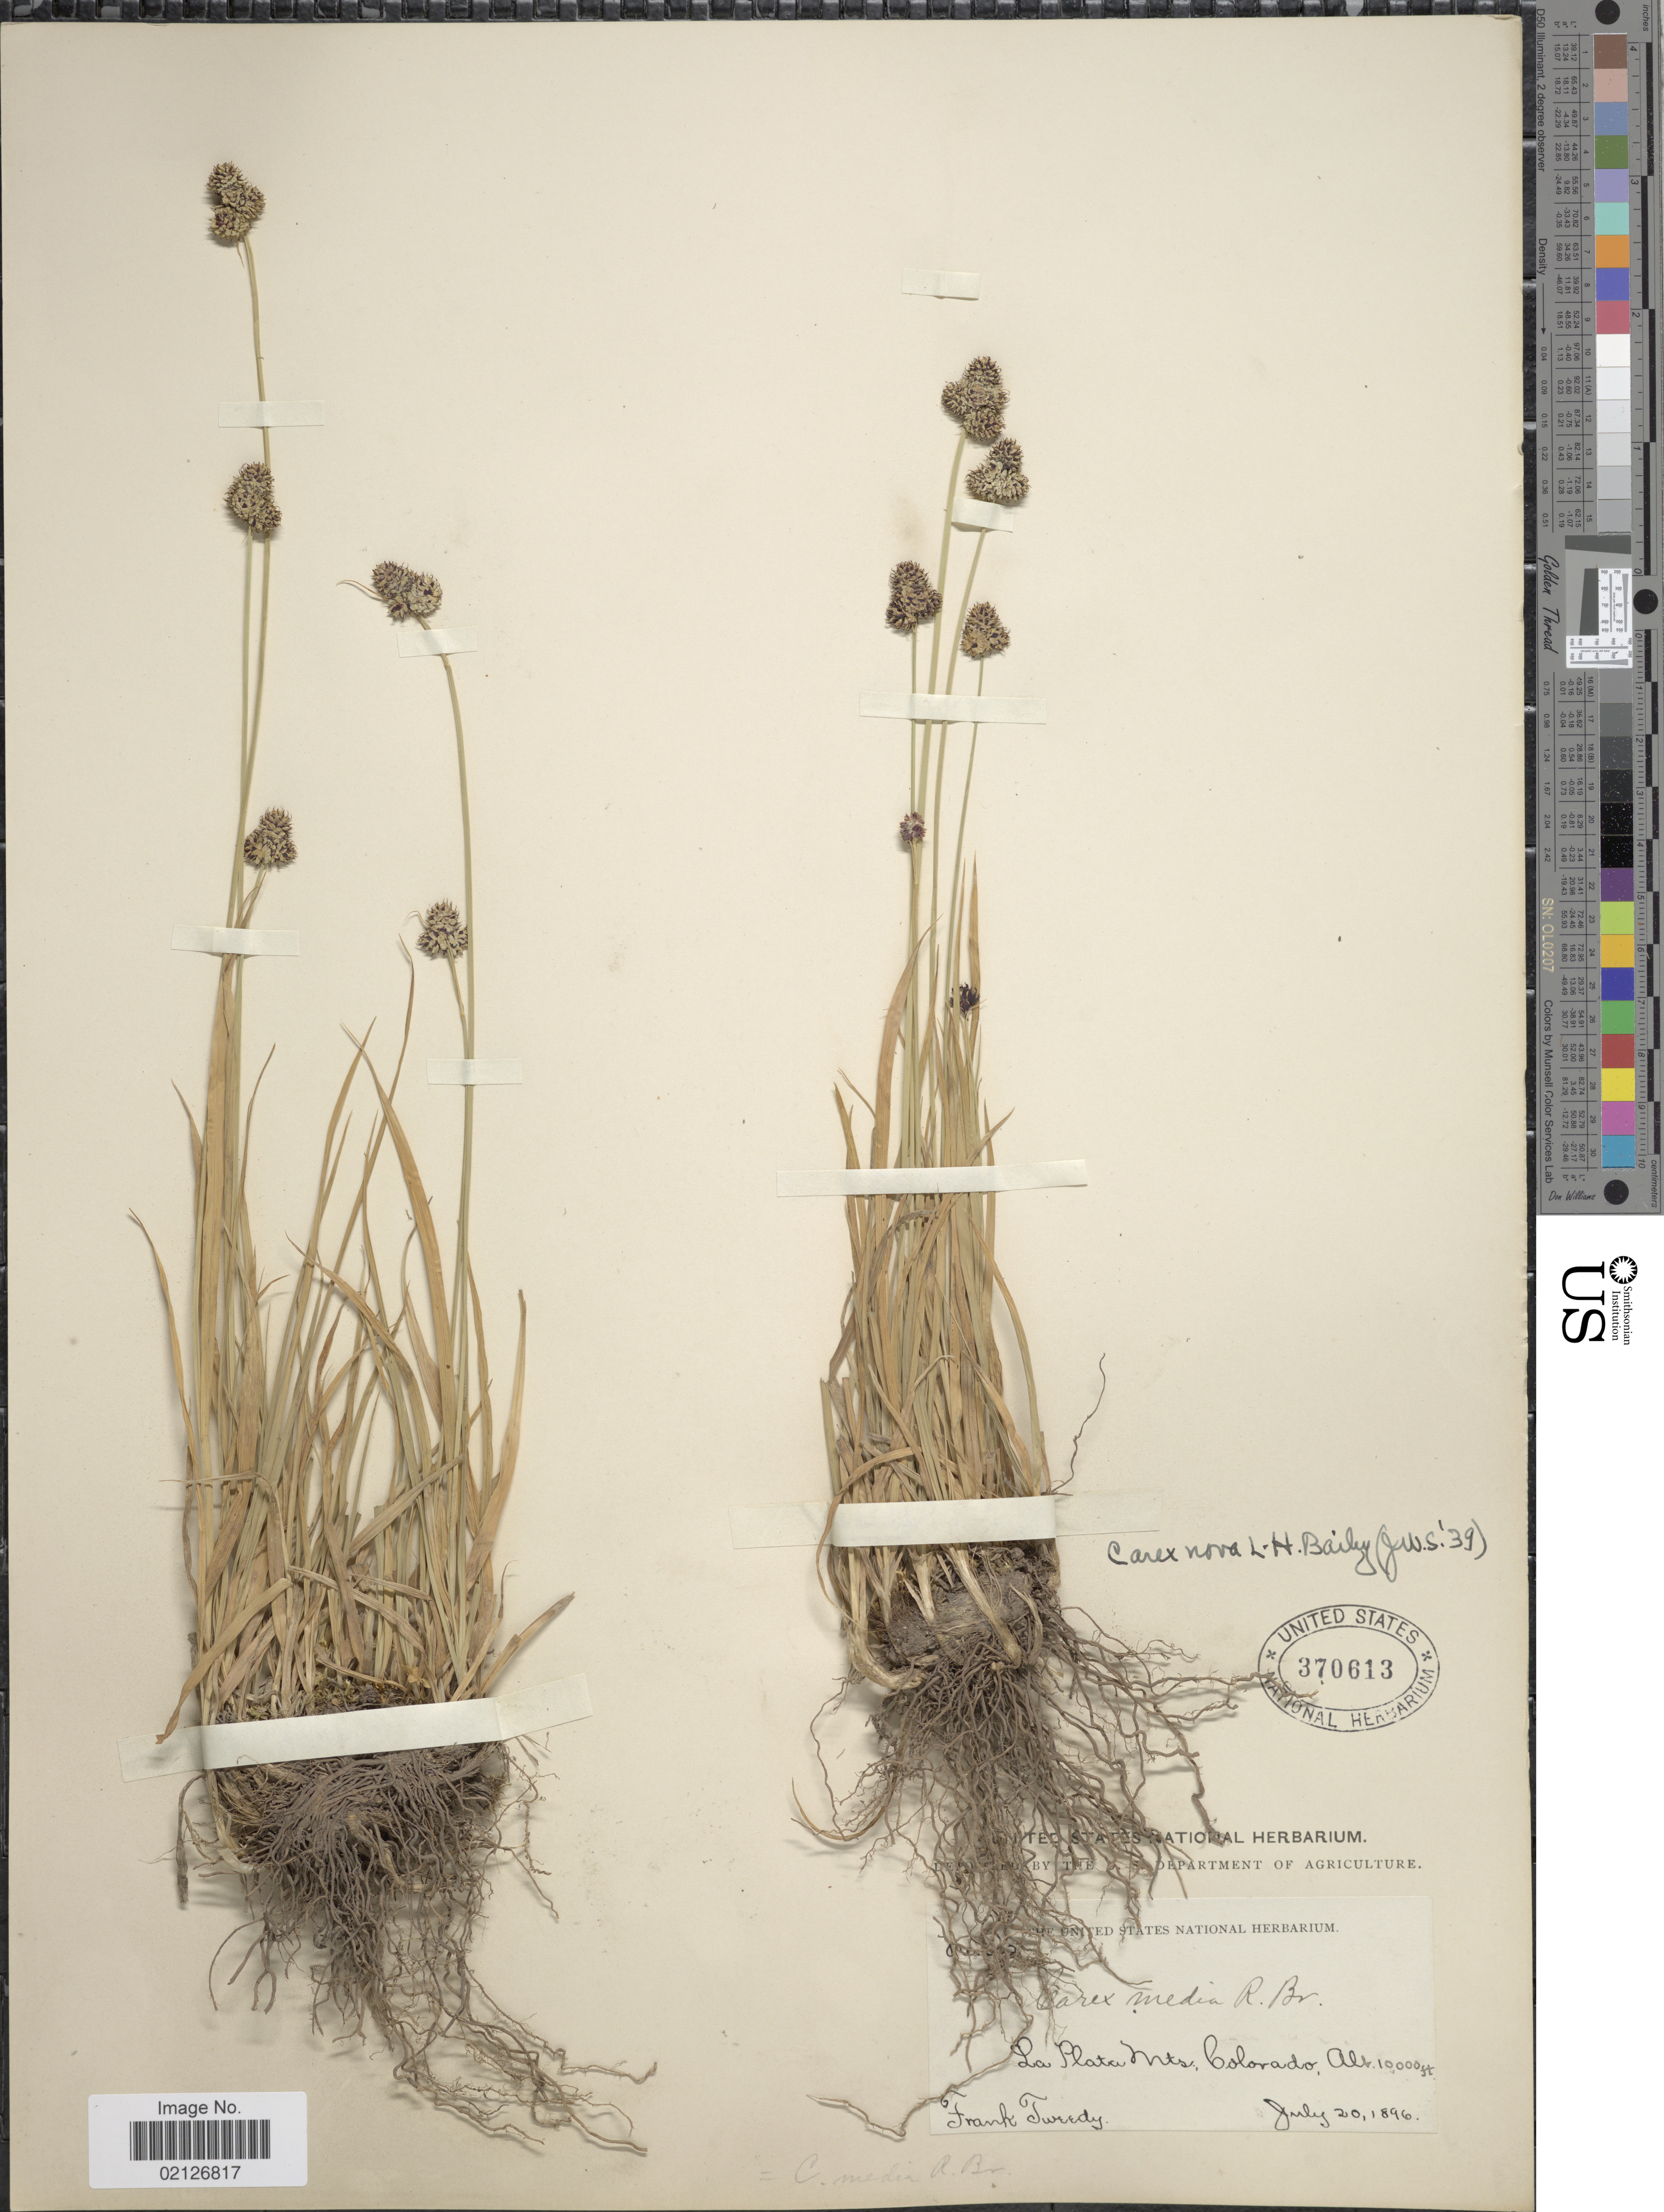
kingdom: Plantae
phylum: Tracheophyta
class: Liliopsida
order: Poales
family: Cyperaceae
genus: Carex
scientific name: Carex nova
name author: L.H. Bailey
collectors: F. Tweedy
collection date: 1896-07-20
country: United States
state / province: Colorado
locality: La Plata Mts.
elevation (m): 3048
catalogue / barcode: US 370613